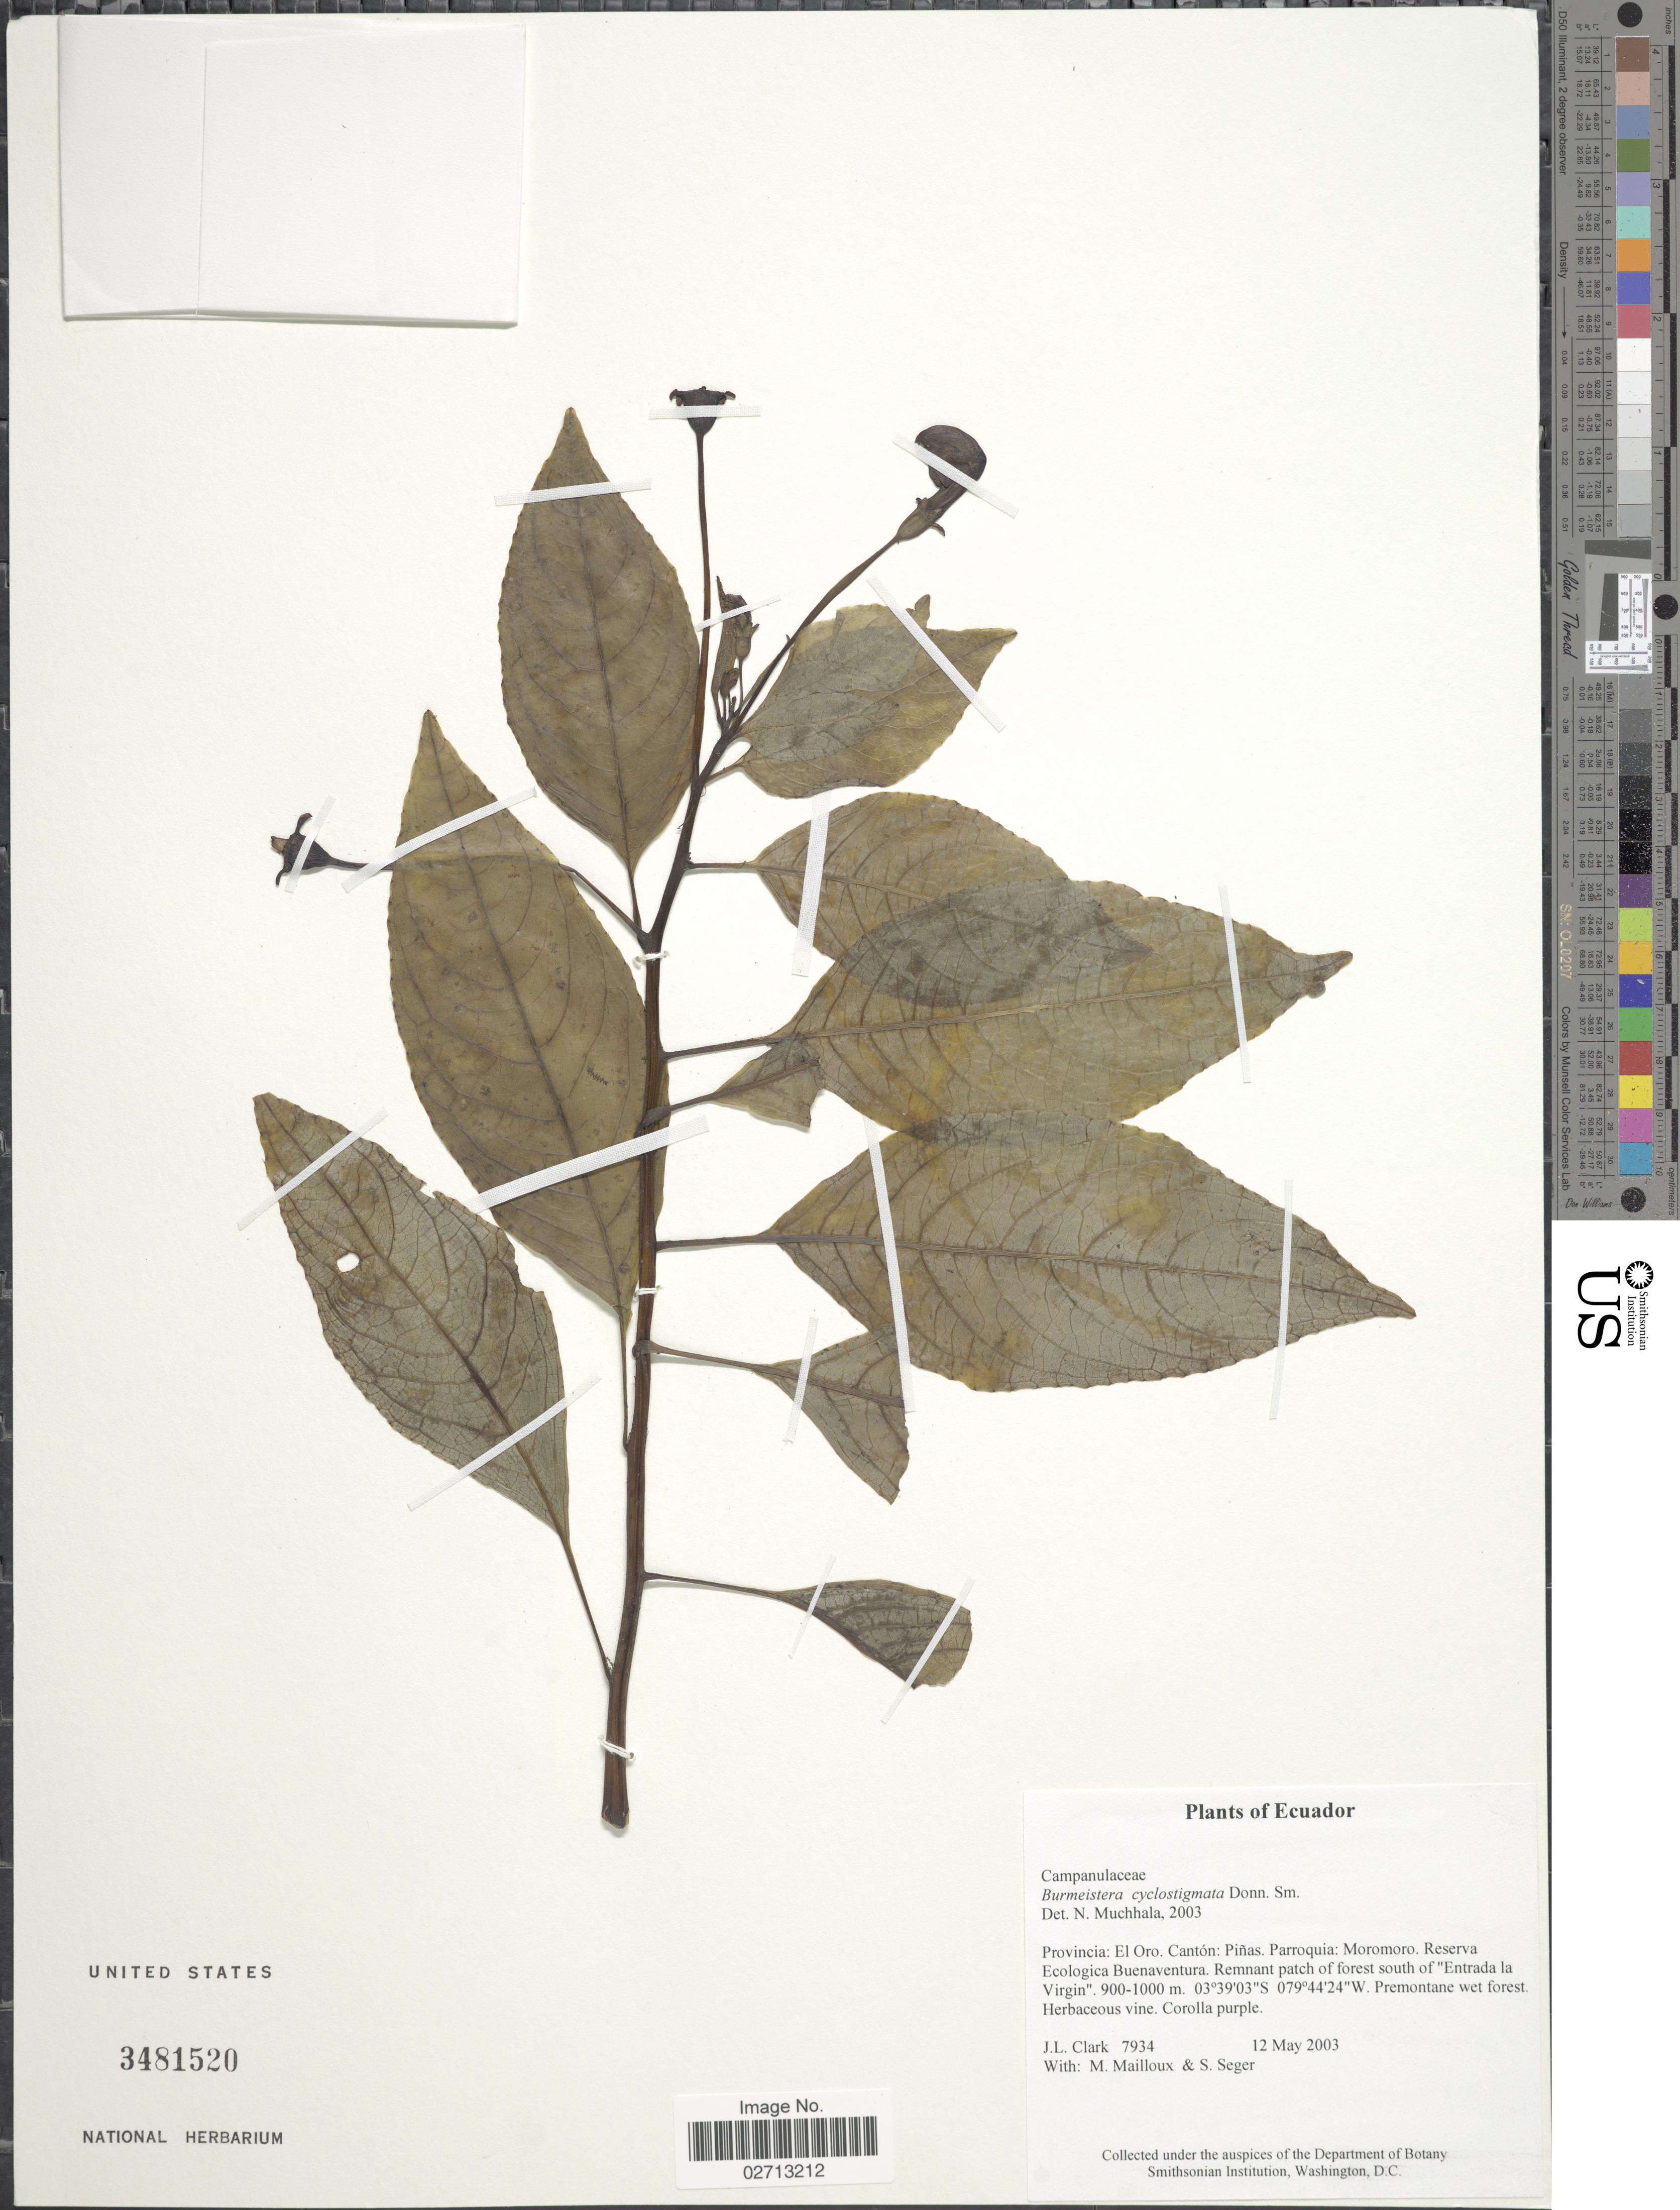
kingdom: Plantae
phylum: Tracheophyta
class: Magnoliopsida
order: Asterales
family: Campanulaceae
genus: Burmeistera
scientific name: Burmeistera cyclostigmata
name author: Donn. Sm.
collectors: J. L. Clark, M. Mailloux & S. Seger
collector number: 7934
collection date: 2003-05-12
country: Ecuador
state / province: El Oro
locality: Cantón: Piñas. Parroquia: Moromoro. Reserva Ecologica Buenaventura. Remnant patch of forest south of "Entrada la Virgin".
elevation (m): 900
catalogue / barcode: US 3481520